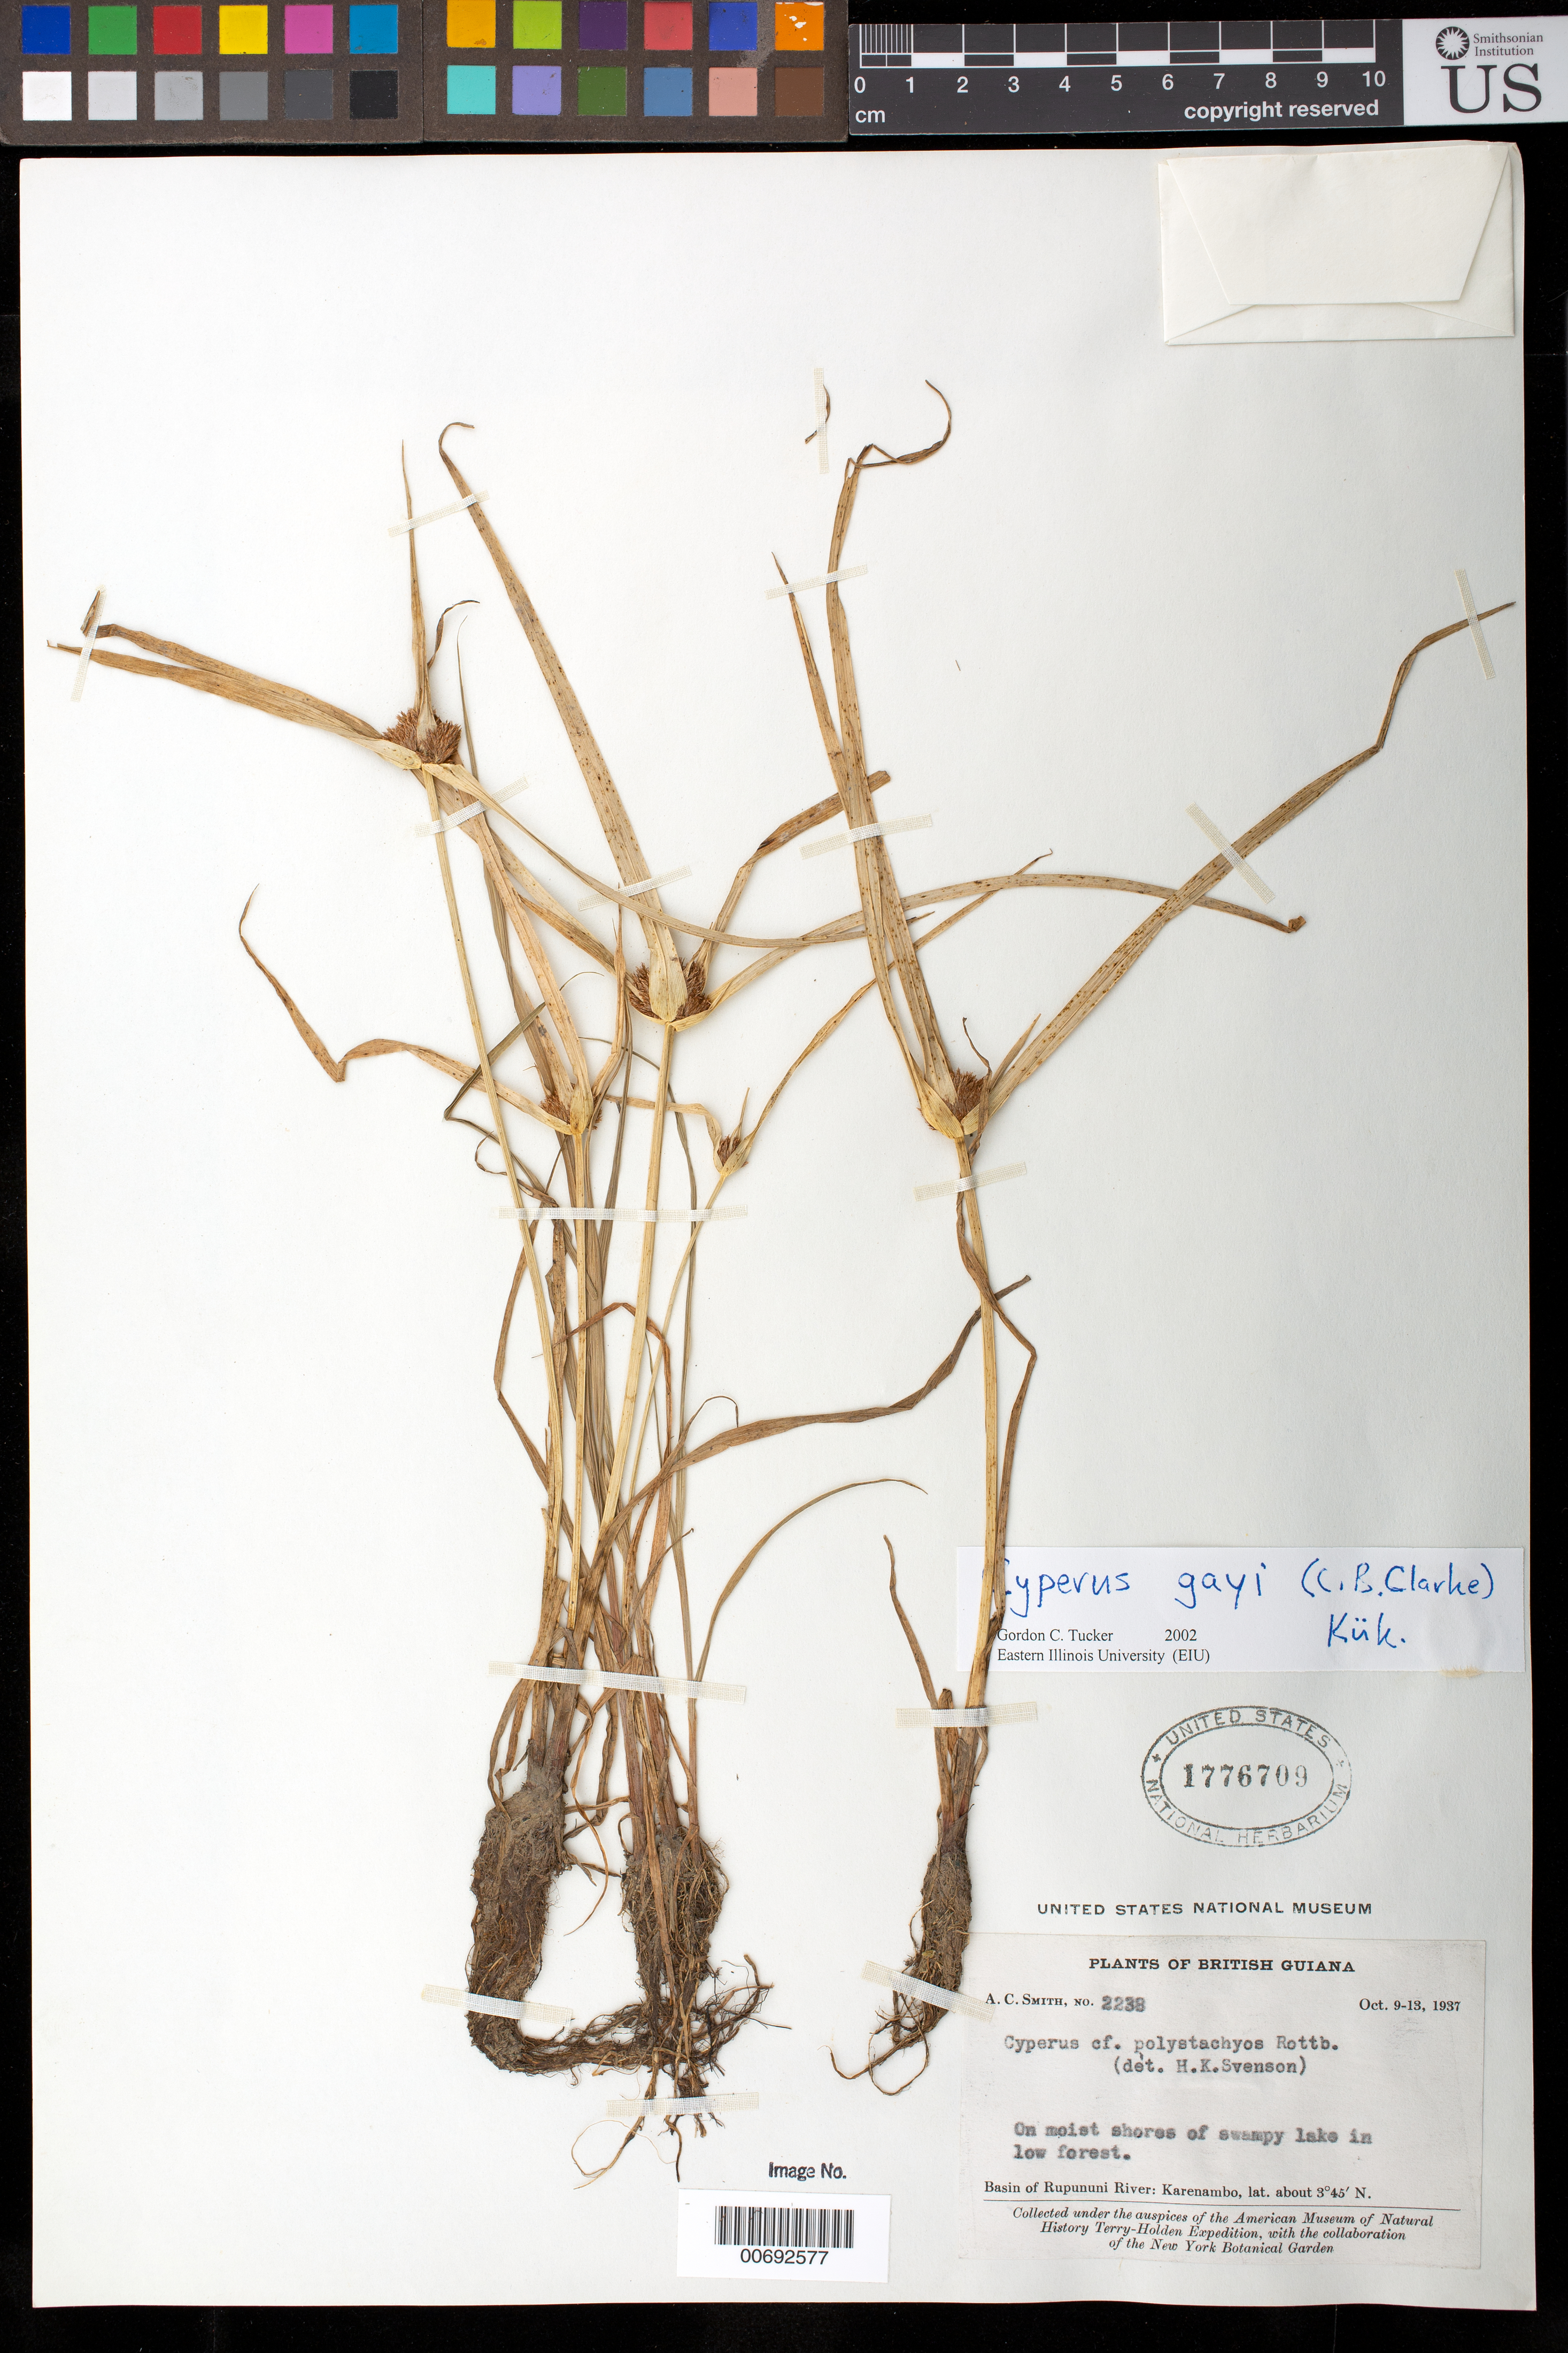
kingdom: Plantae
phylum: Tracheophyta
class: Liliopsida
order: Poales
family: Cyperaceae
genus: Cyperus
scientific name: Cyperus gayi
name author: (C.B. Clarke) Kük.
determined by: Tucker, G. C.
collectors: A. C. Smith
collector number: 2238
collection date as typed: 9-Oct-37 to 13-Oct-37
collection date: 1937-10-09/1937-10-13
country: Guyana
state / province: U. Takutu-U. Essequibo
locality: Karanambo, Rupununi River basin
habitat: Moist shores of swampy lake in low forest;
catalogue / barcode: US 1776709